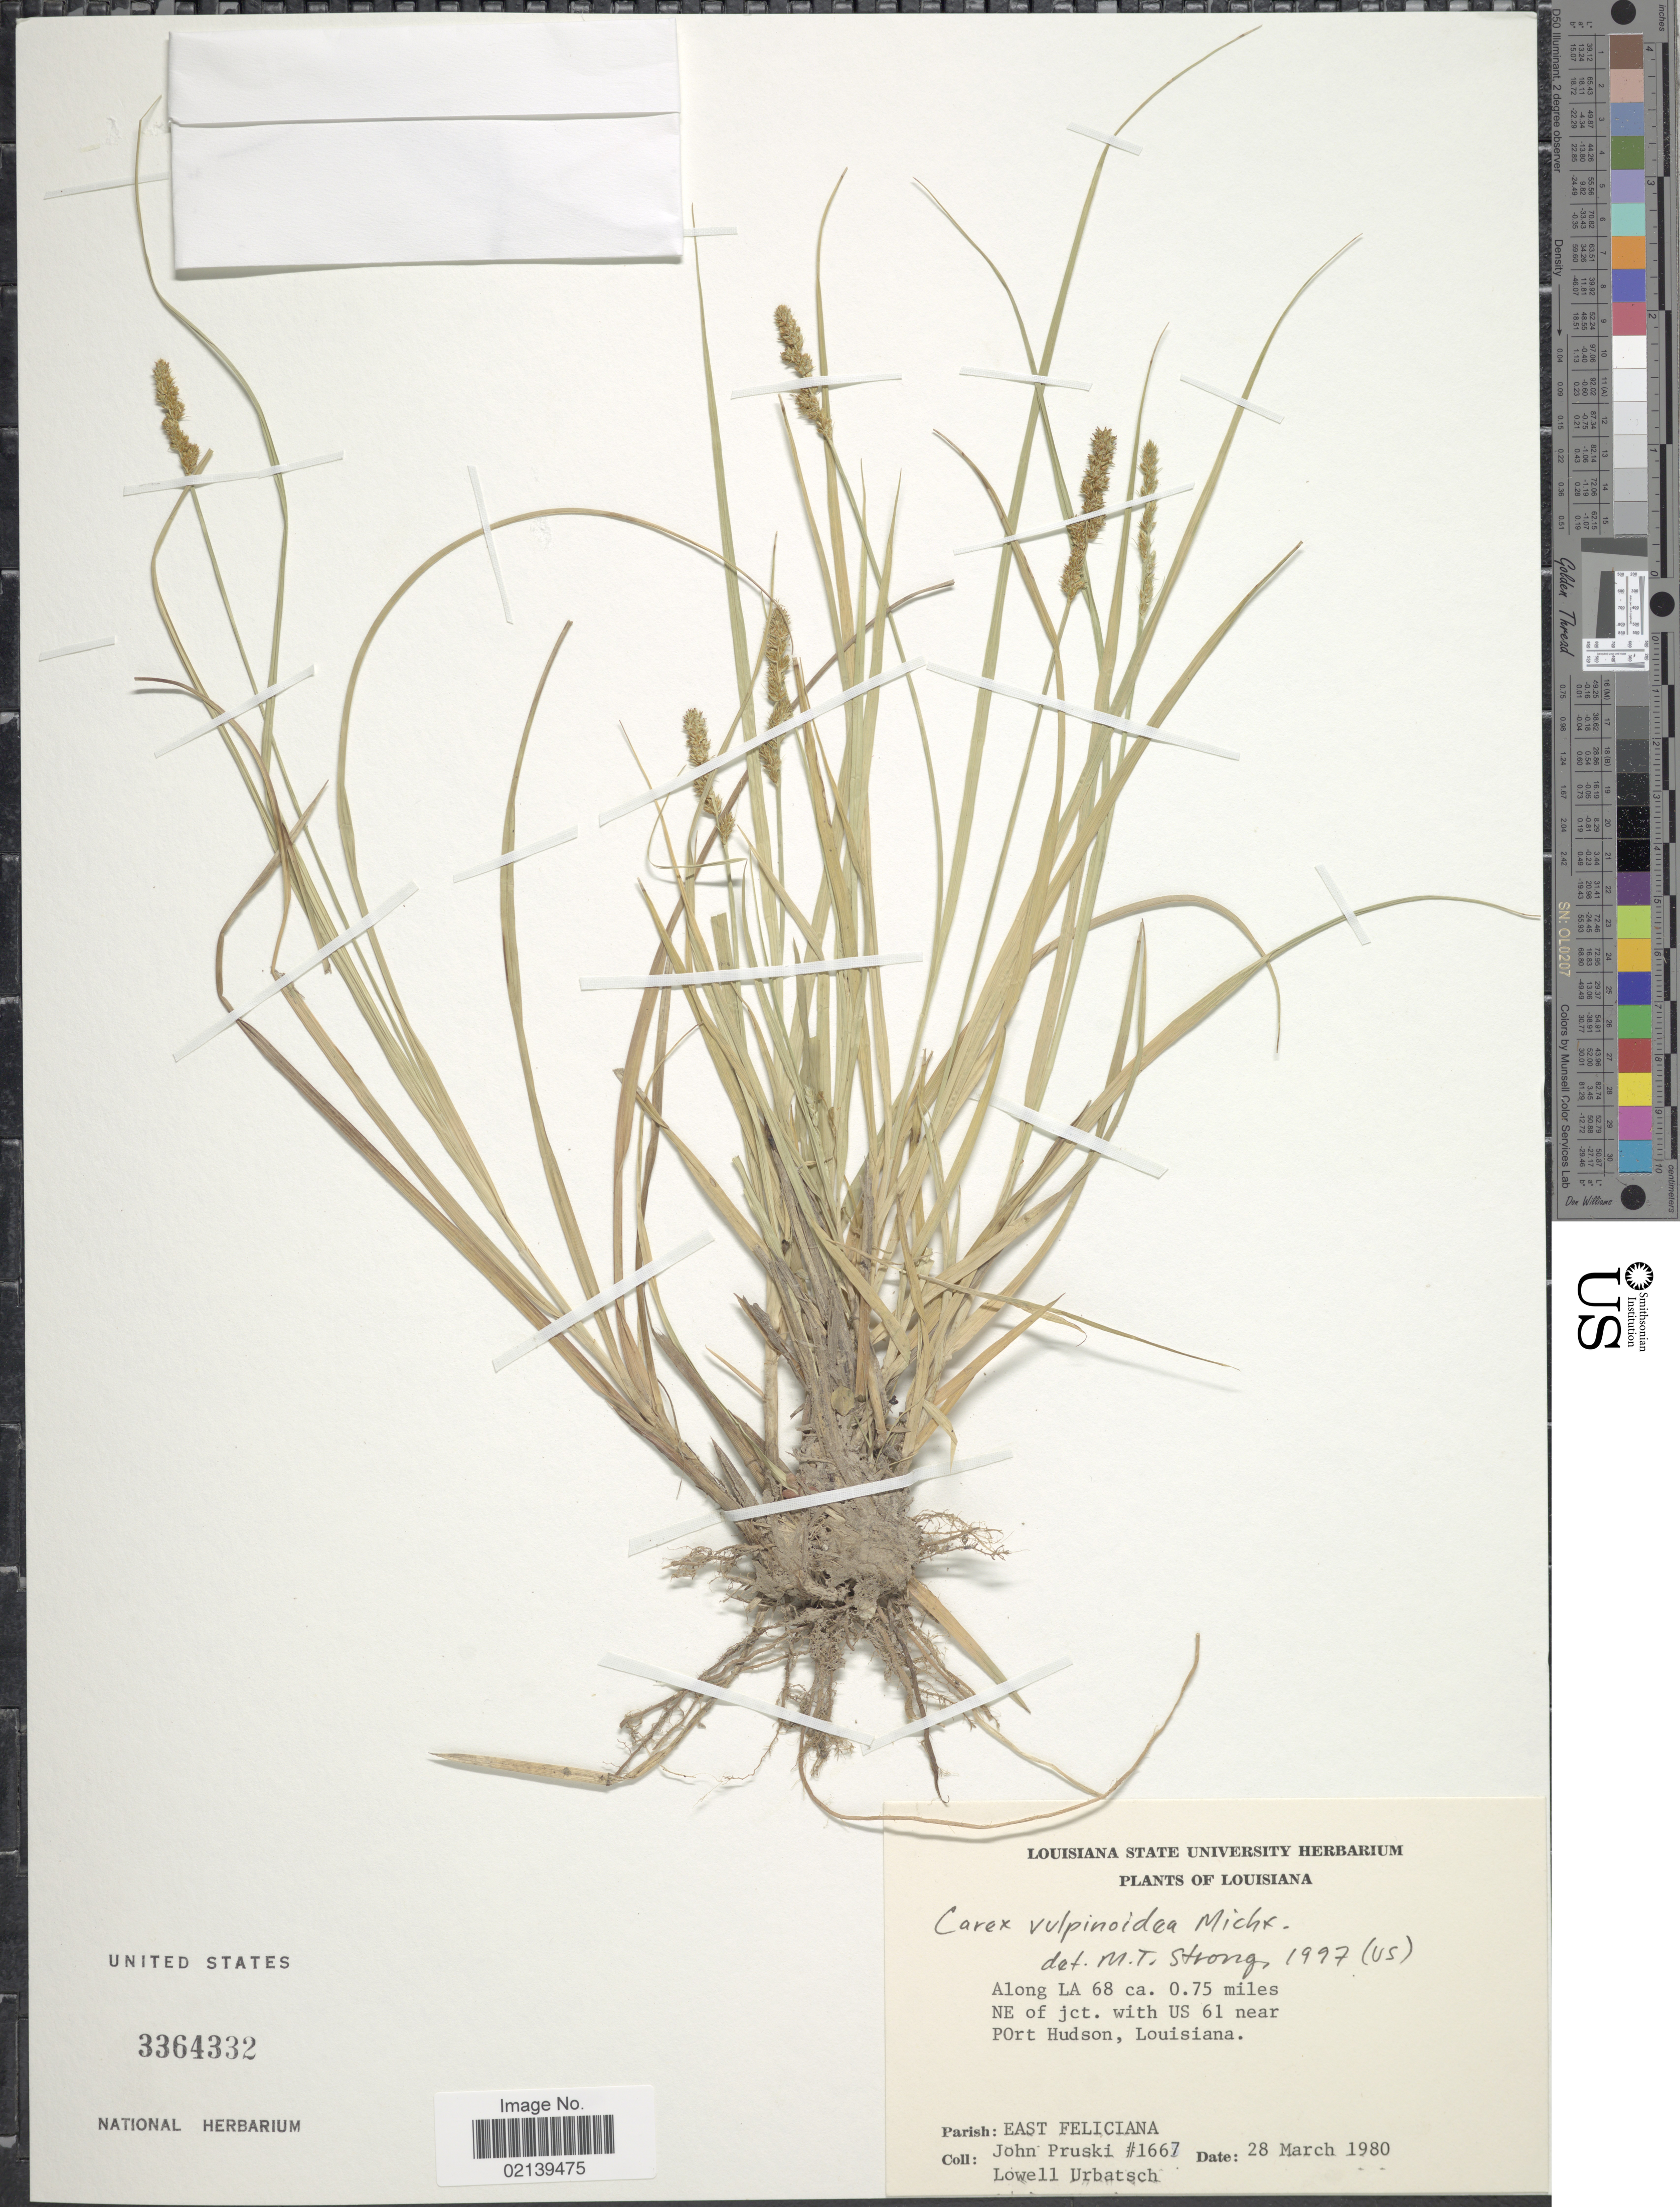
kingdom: Plantae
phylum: Tracheophyta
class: Liliopsida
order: Poales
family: Cyperaceae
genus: Carex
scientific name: Carex vulpinoidea Michx.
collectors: J. F. Pruski & L. Urbatsch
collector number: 1667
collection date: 1980-03-28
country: United States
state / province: Louisiana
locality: Along LA 68, 0.75 miles NE of jct. with US 61 near Port Hudson, Louisiana, Parish: East Feliciana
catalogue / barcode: US 3364332